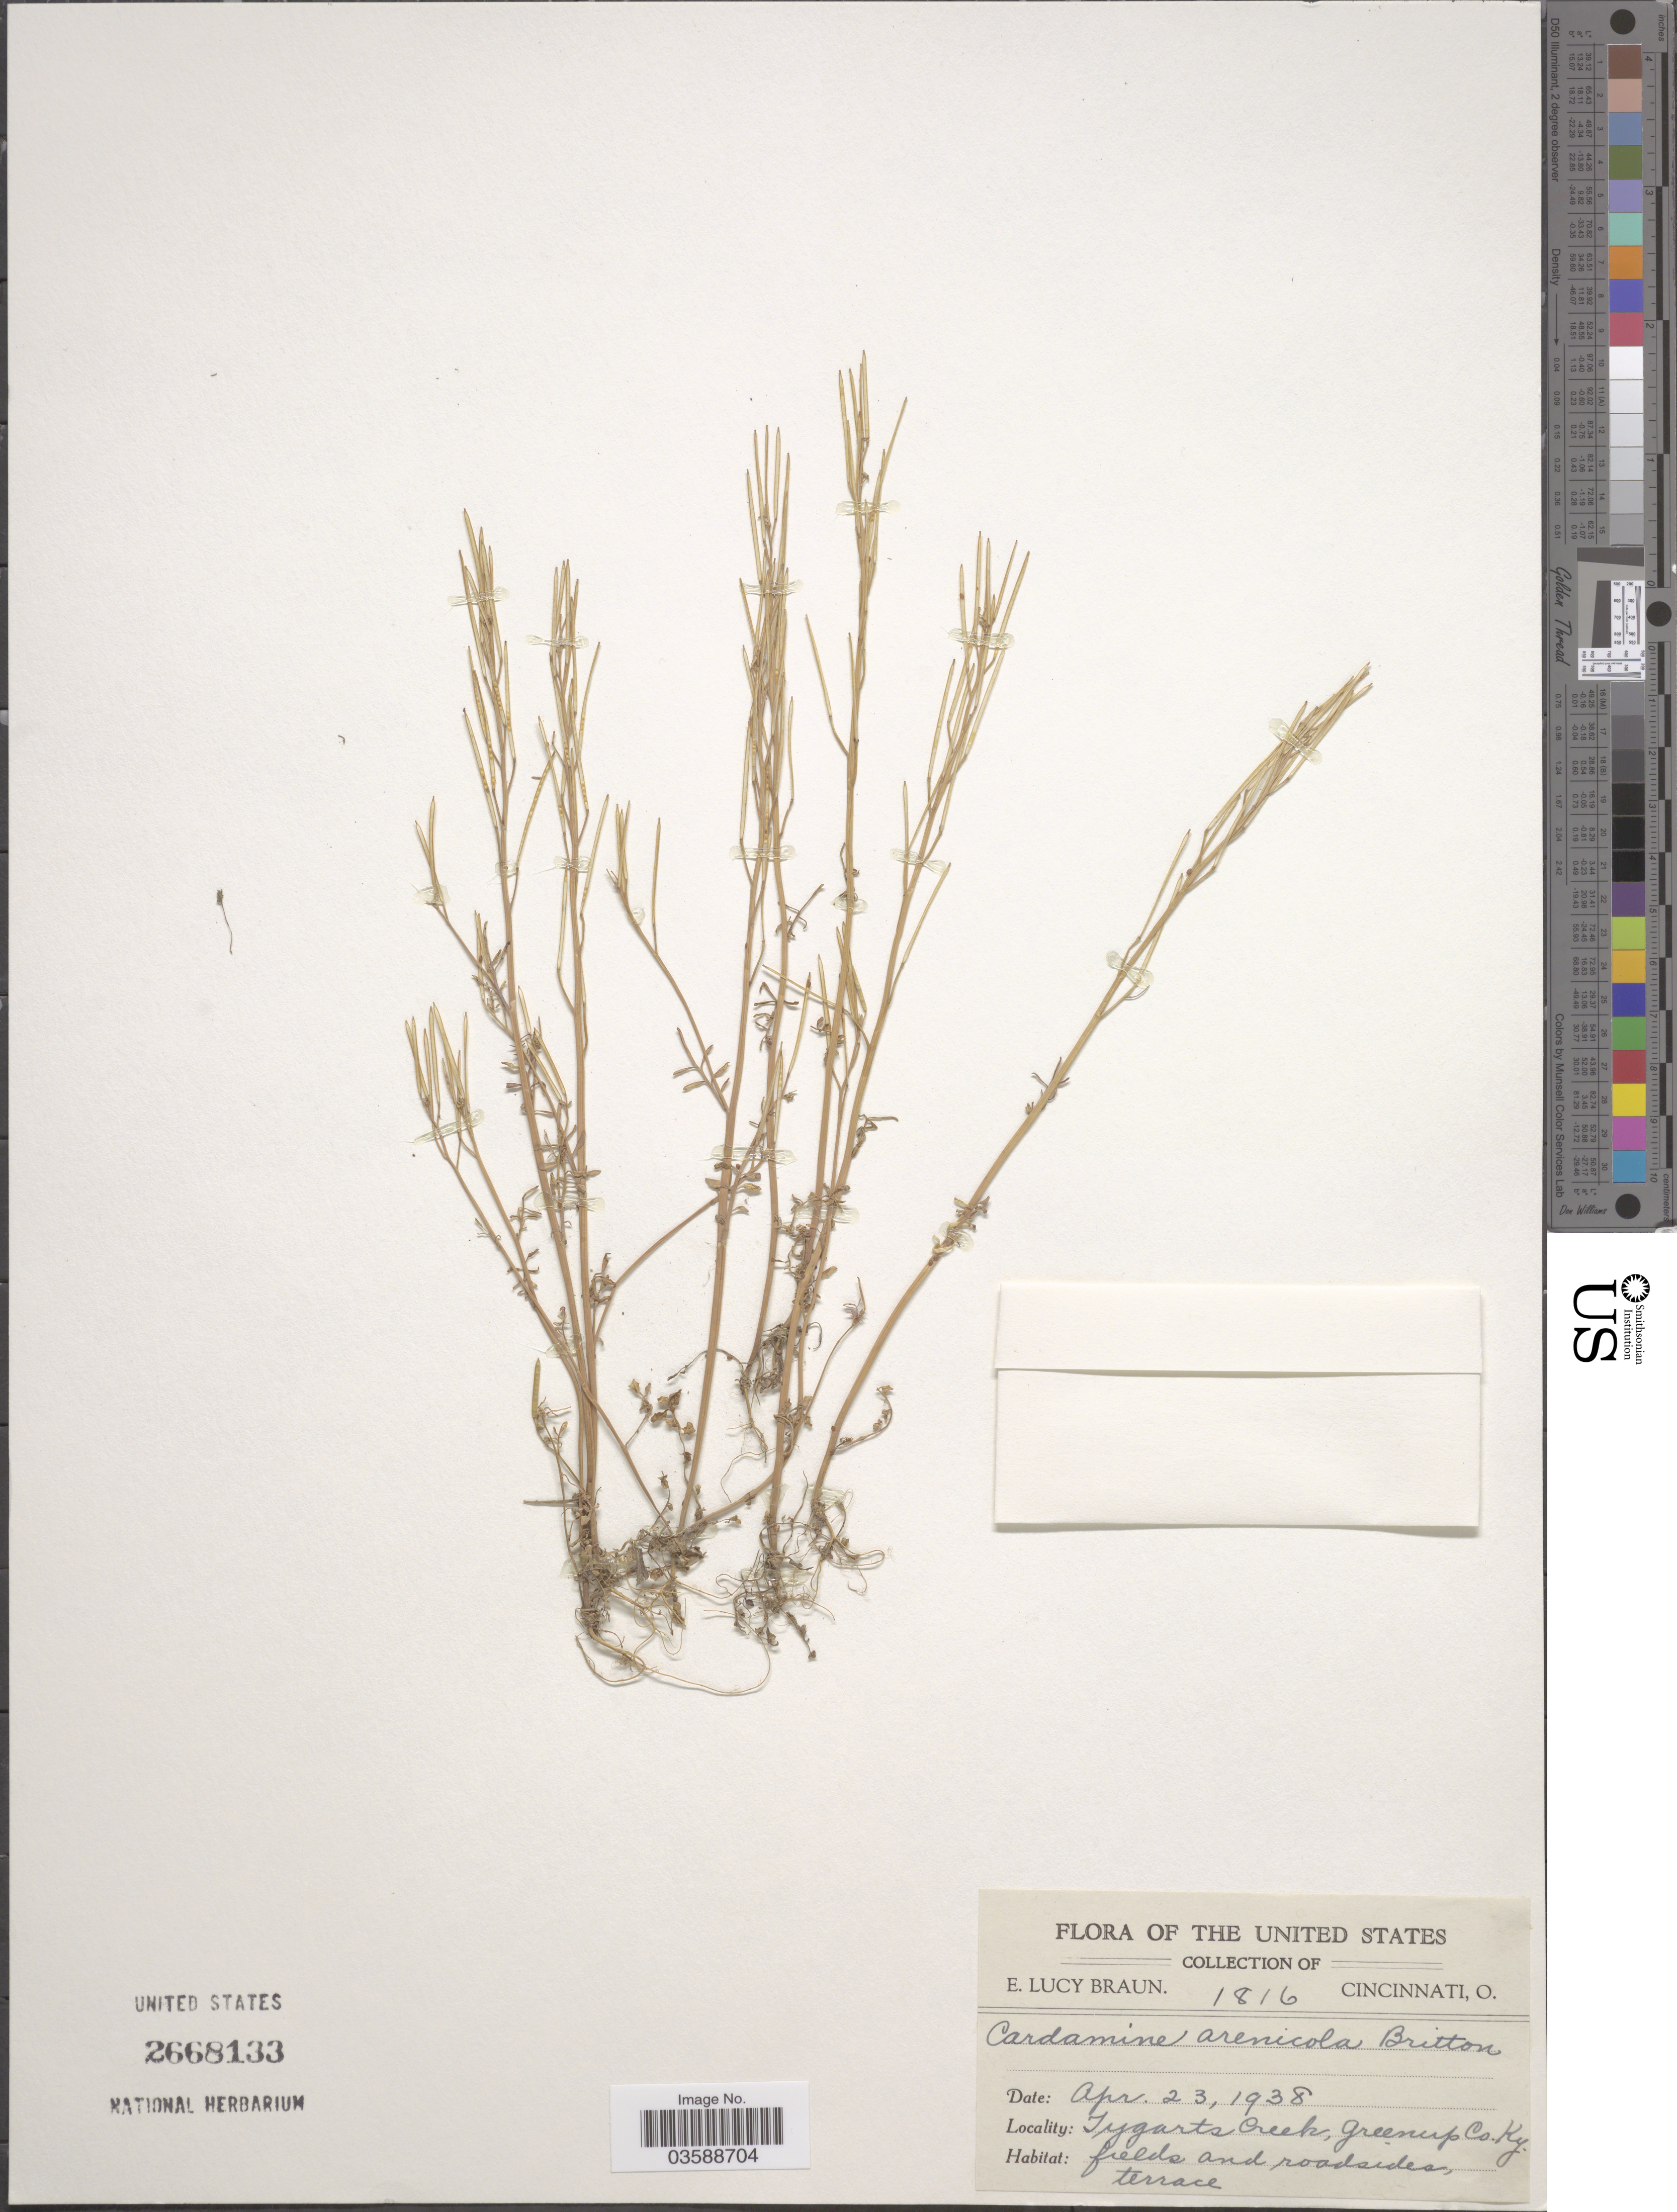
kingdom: Plantae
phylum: Tracheophyta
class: Magnoliopsida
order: Brassicales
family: Brassicaceae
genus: Cardamine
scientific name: Cardamine arenicola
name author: Britton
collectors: E. L. Braun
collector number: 1816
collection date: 1938-04-23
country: United States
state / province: Kentucky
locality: Tygarts Creek, Greenup Co.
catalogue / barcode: US 2668133